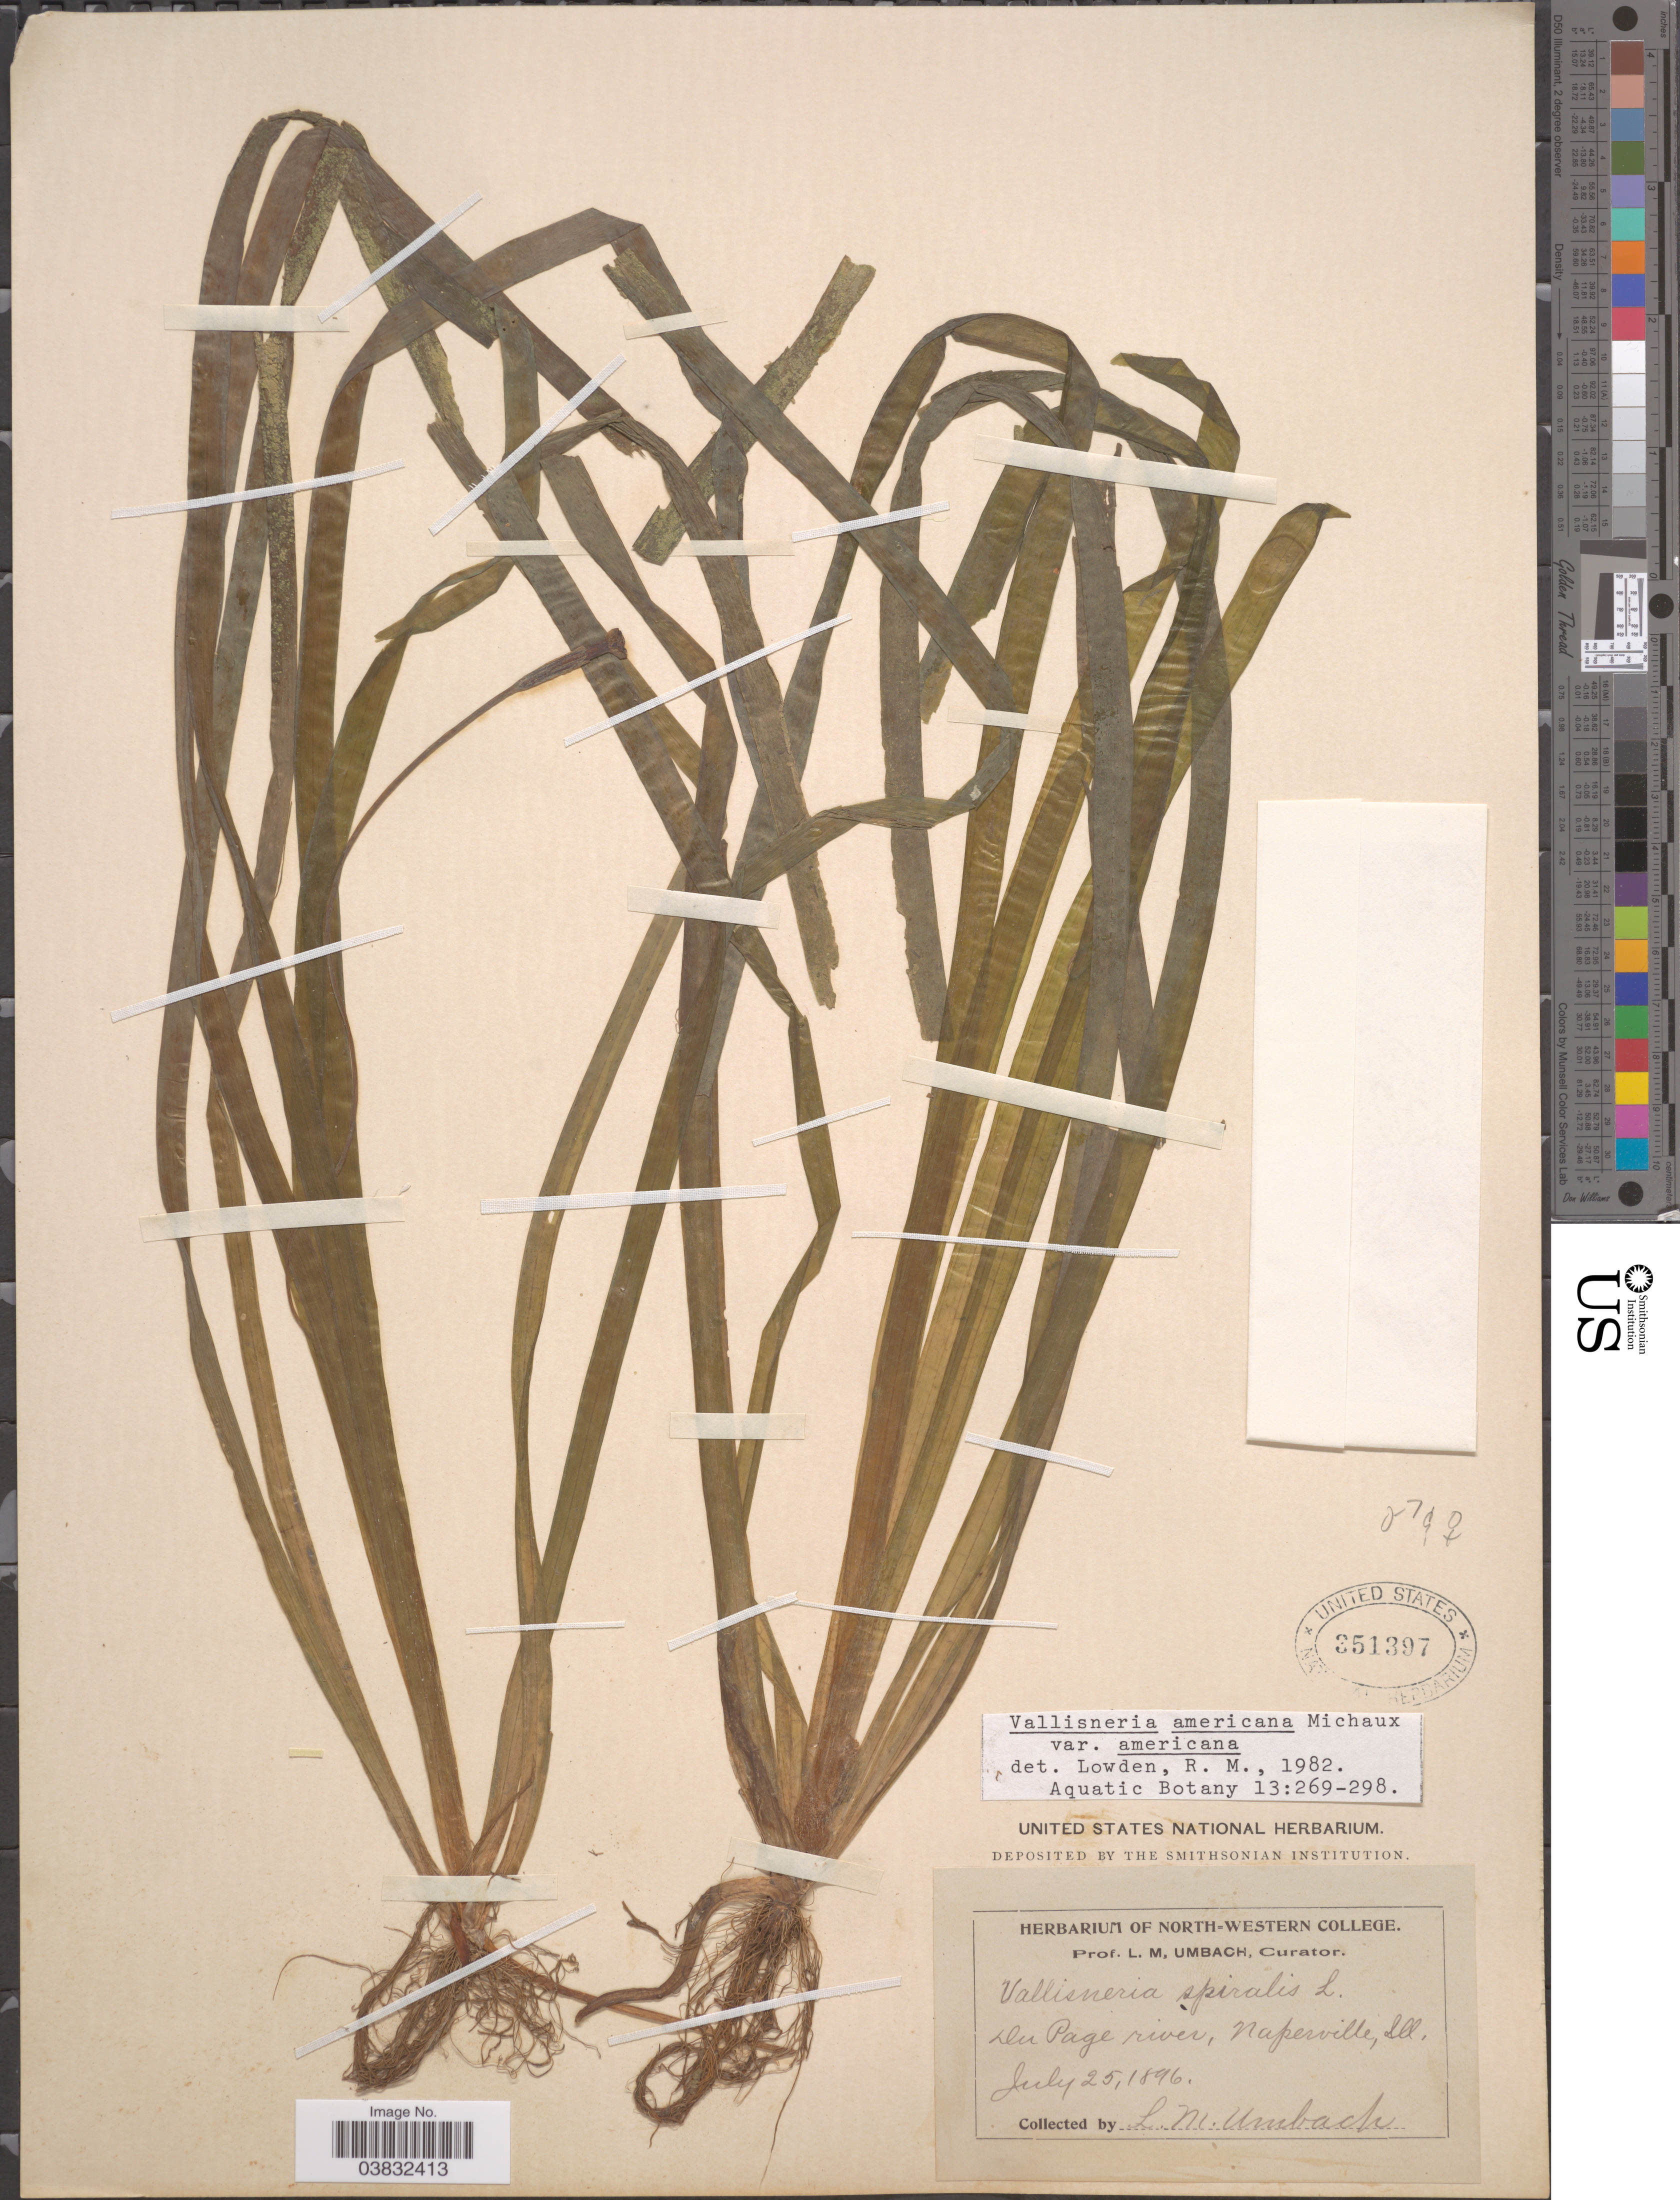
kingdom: Plantae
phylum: Tracheophyta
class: Liliopsida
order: Alismatales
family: Hydrocharitaceae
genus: Vallisneria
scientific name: Vallisneria americana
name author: Michx.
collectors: L. M. Umbach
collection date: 1896-07-25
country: United States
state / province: Illinois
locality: Du Page river, Napesville.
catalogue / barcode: US 351397